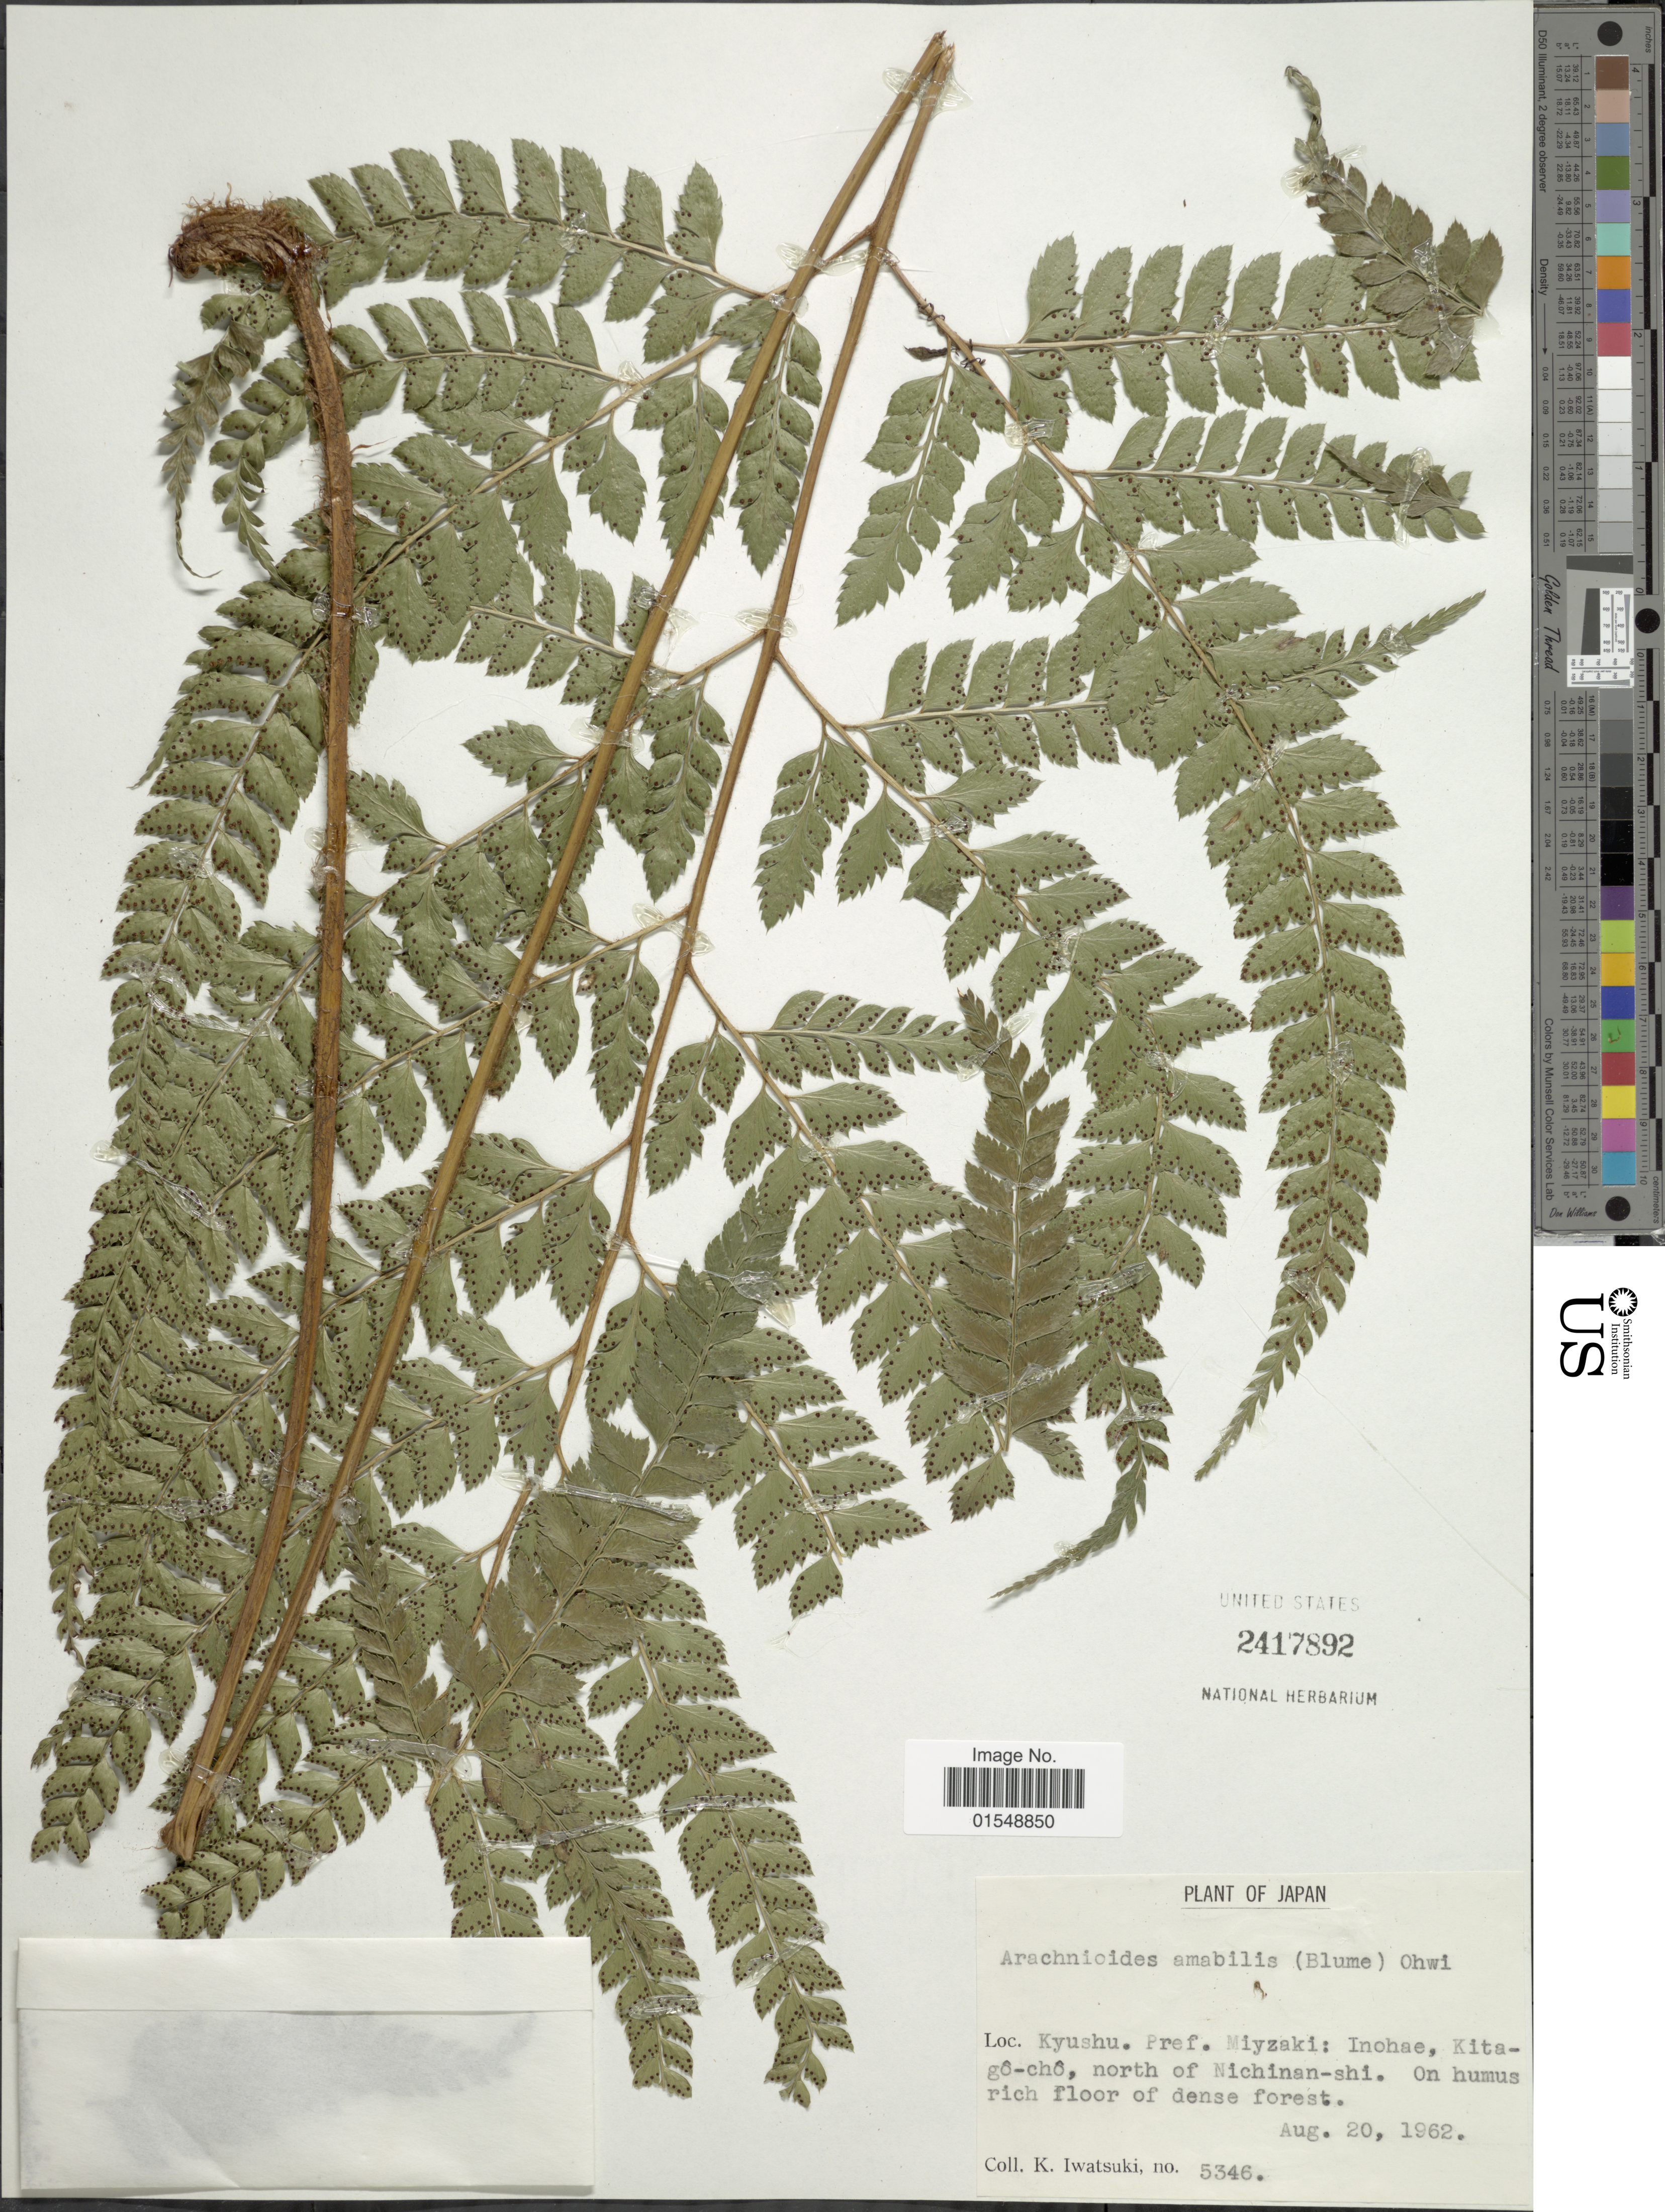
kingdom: Plantae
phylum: Tracheophyta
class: Polypodiopsida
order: Polypodiales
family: Dryopteridaceae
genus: Arachniodes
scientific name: Arachniodes amabilis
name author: (Blume) Tindale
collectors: K. Iwatsuki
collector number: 5346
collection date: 1962-08-20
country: Japan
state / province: Miyazaki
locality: Kyushu, Pref. Miyzaki: inohae, Kitagô, north of Nichinan- shi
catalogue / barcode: US 2417892